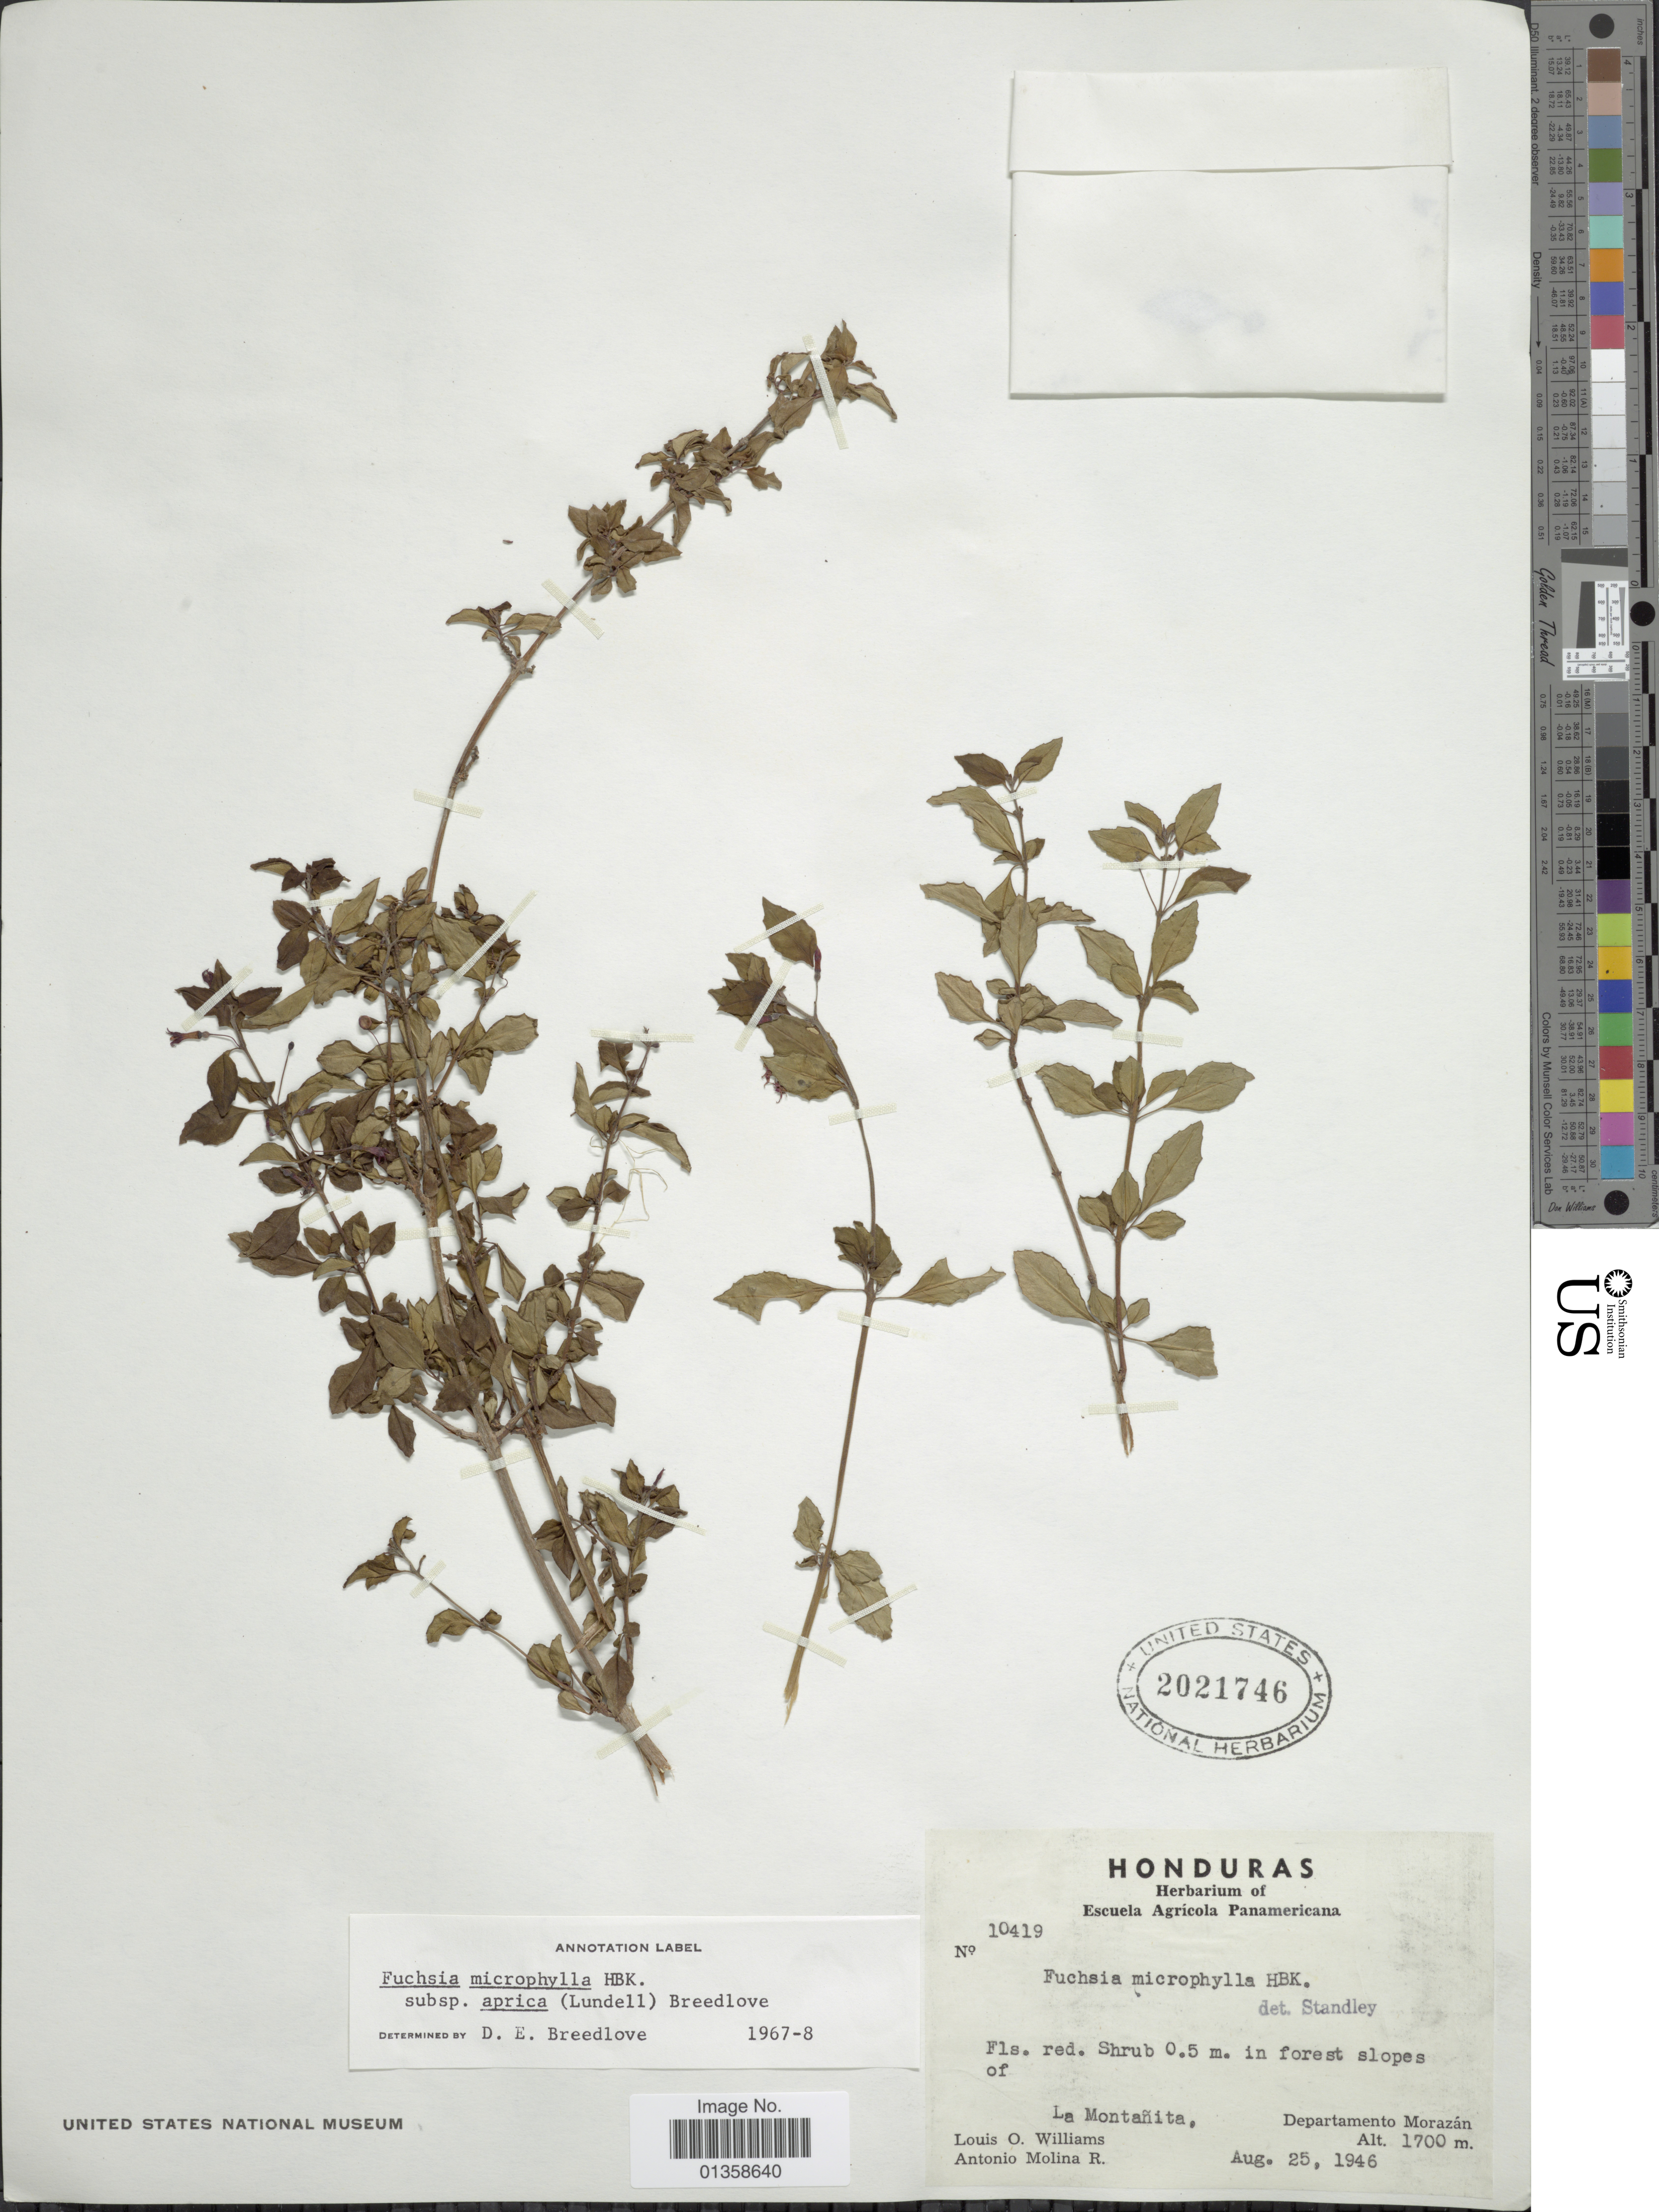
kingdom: Plantae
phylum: Tracheophyta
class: Magnoliopsida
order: Myrtales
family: Onagraceae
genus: Fuchsia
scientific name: Fuchsia microphylla subsp. aprica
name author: (Lundell) Breedlove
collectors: L. O. Williams & A. Molina R.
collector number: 10419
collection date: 1946-08-25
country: Honduras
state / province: Fco. Morazán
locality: La Montañita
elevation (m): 1700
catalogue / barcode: US 2021746